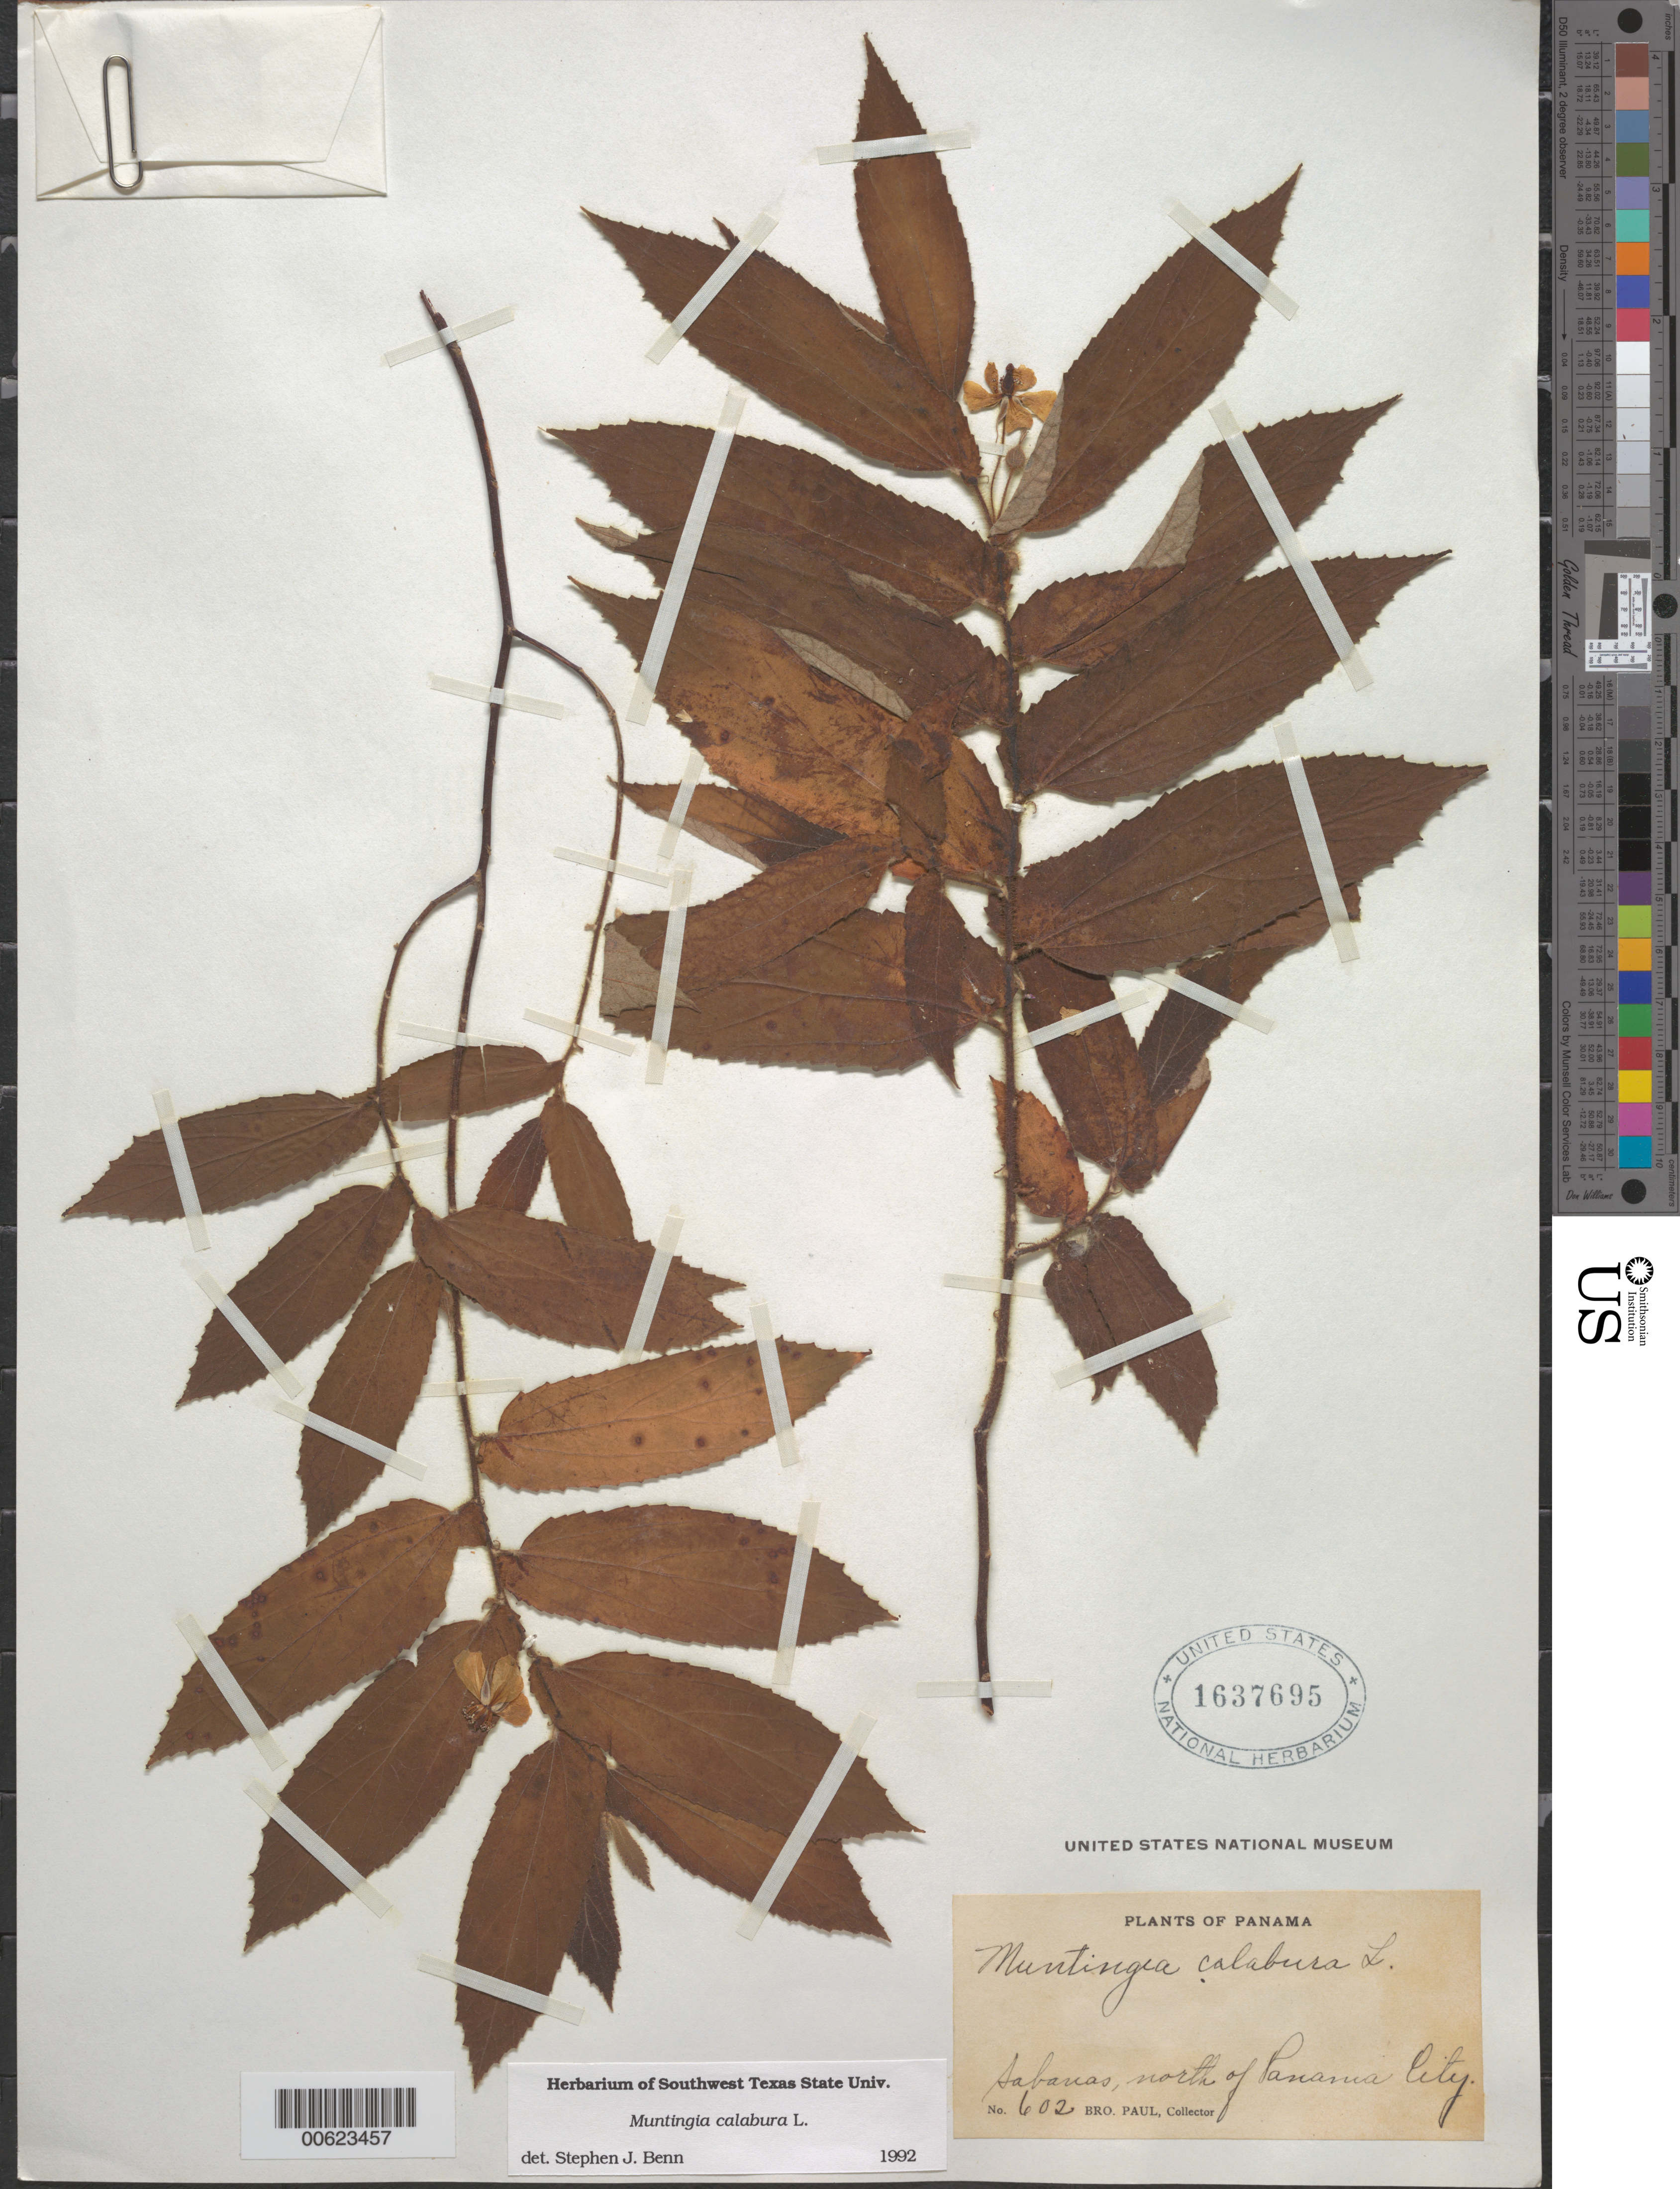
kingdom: Plantae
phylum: Tracheophyta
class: Magnoliopsida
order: Malvales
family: Muntingiaceae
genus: Muntingia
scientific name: Muntingia calabura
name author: L.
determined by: Benn, S. J.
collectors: B. Paul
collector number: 602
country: Panama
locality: N of Panama City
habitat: Sabanas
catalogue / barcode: US 1637695